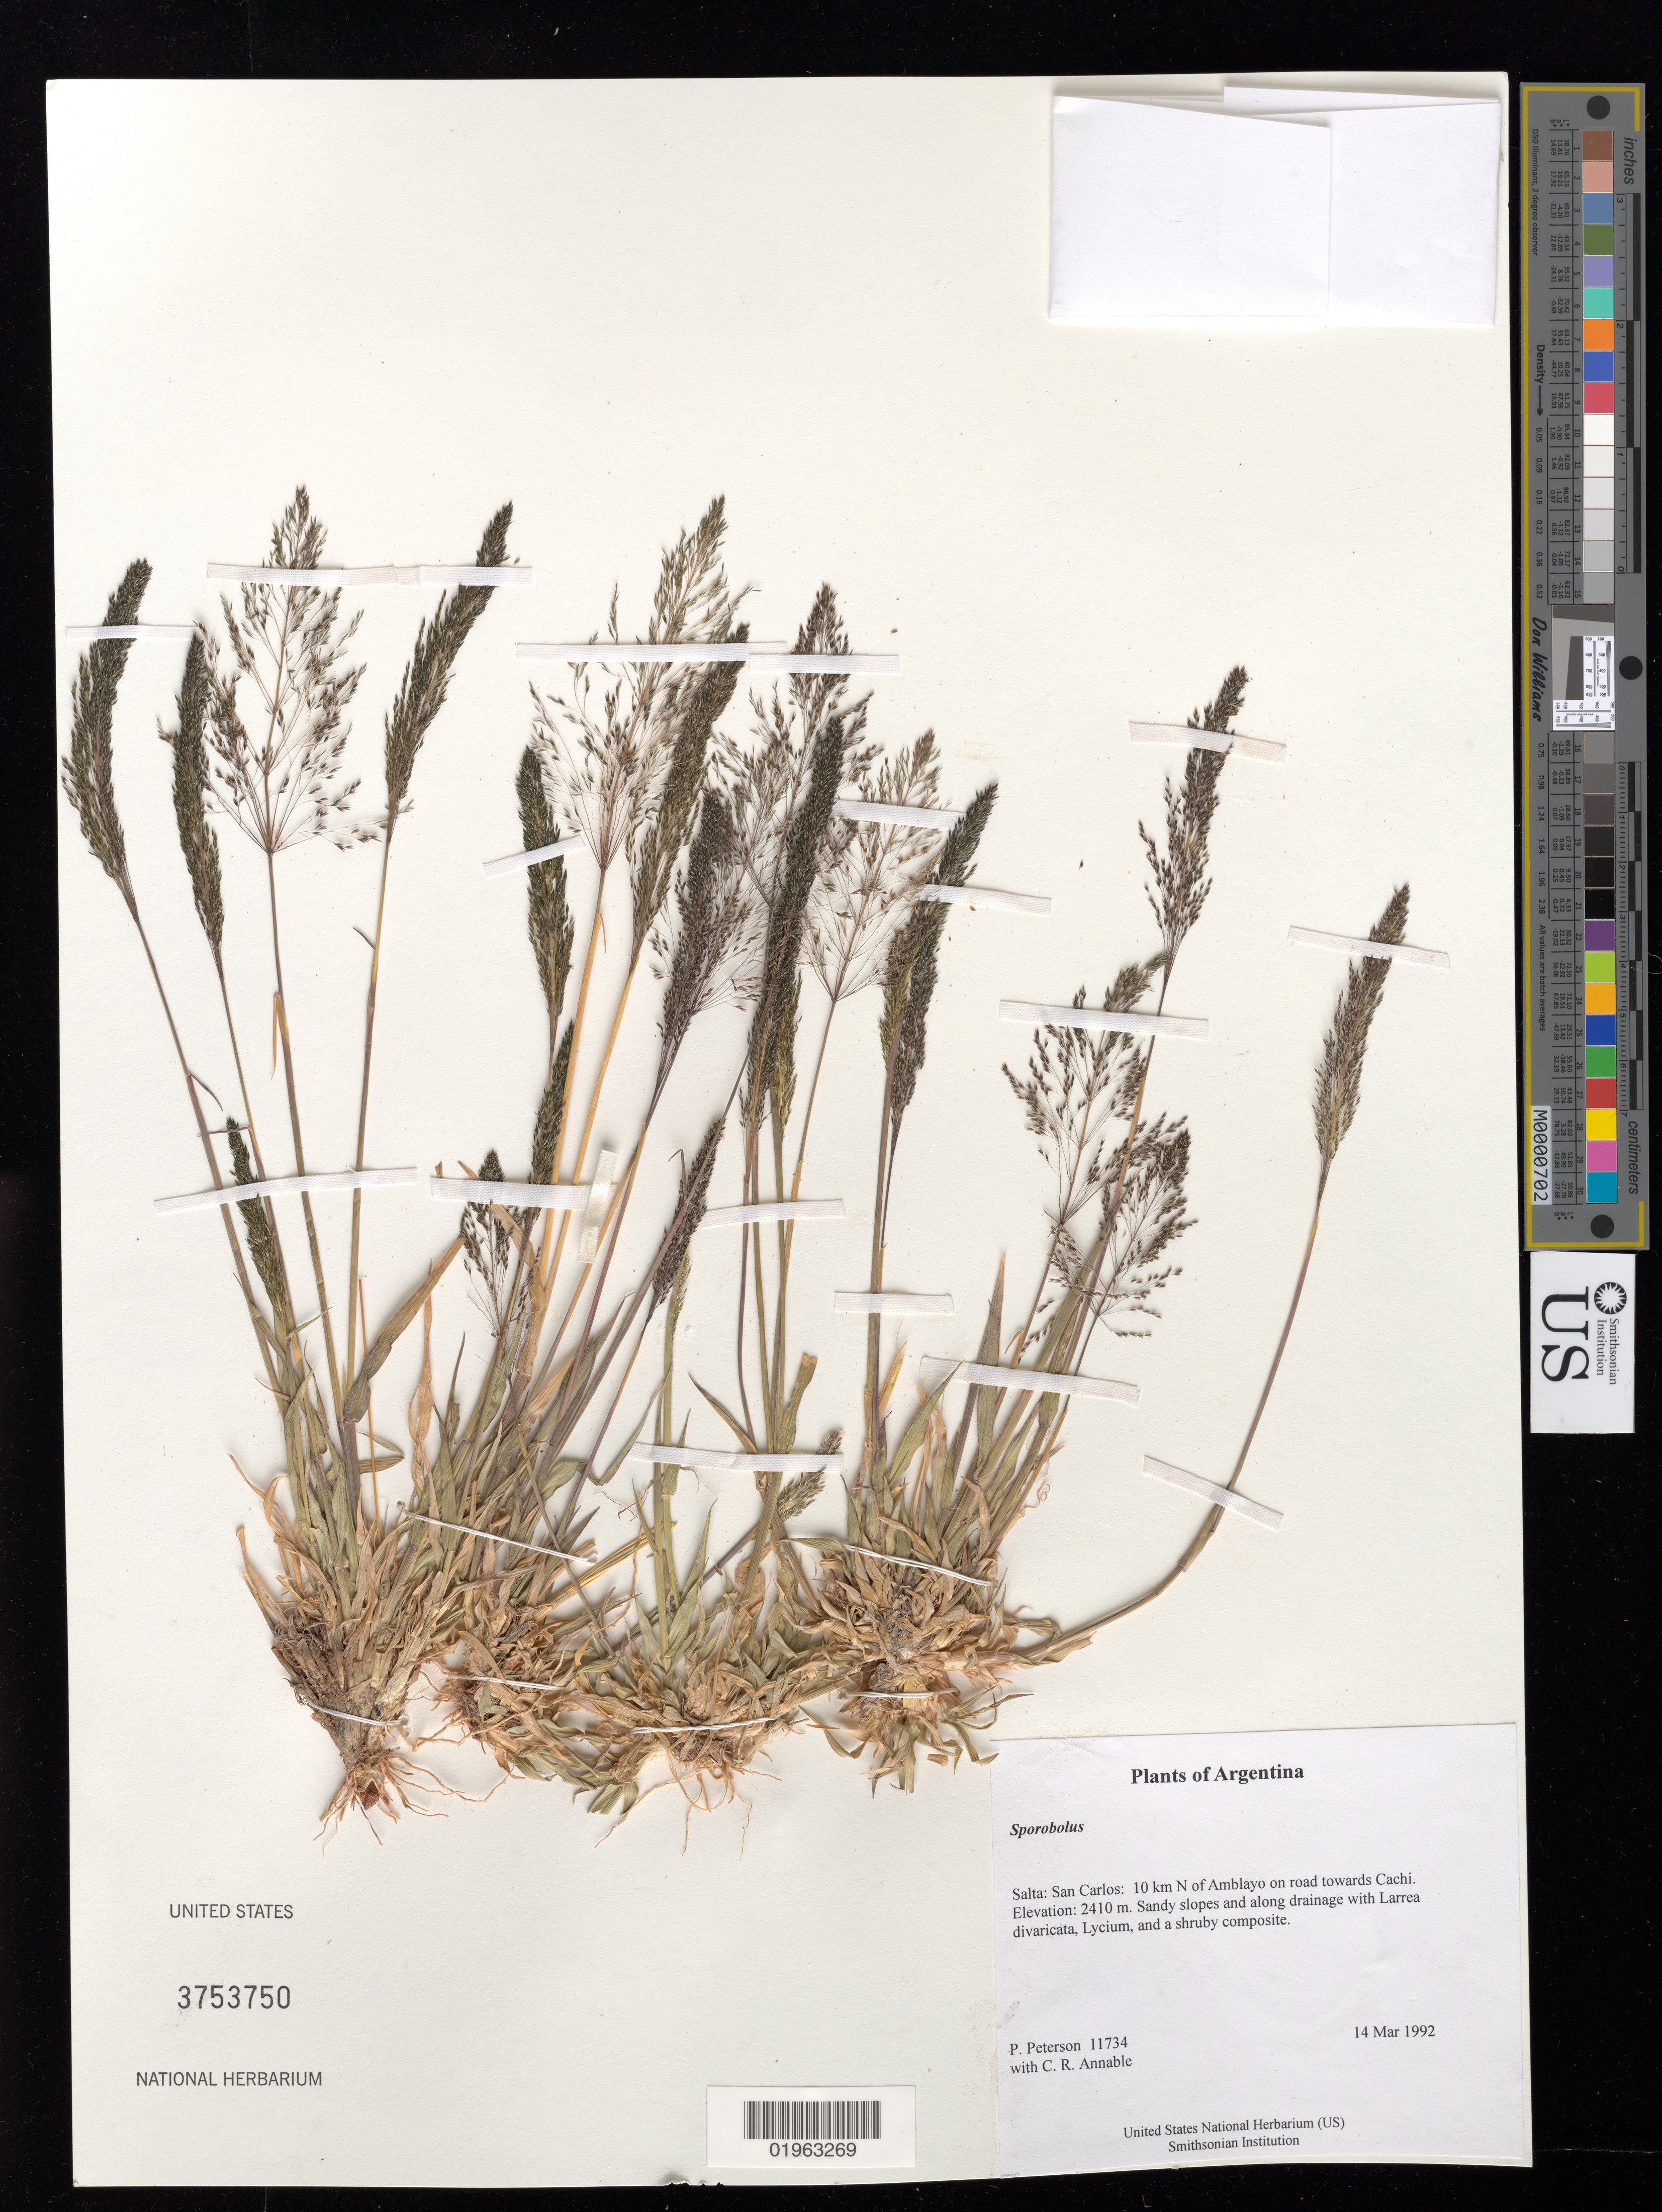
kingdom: Plantae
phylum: Tracheophyta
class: Liliopsida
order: Poales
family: Poaceae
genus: Sporobolus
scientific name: Sporobolus sp.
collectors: P. M. Peterson & C. R. Annable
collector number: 11734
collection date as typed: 14 Mar 1992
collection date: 1992-03-14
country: Argentina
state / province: Salta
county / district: San Carlos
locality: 10 km N of Amblayo on road towards Cachi.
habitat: Sandy slopes and along drainage with Larrea divaricata, Lycium, and a shruby composite.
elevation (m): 2410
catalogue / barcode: US 3753750